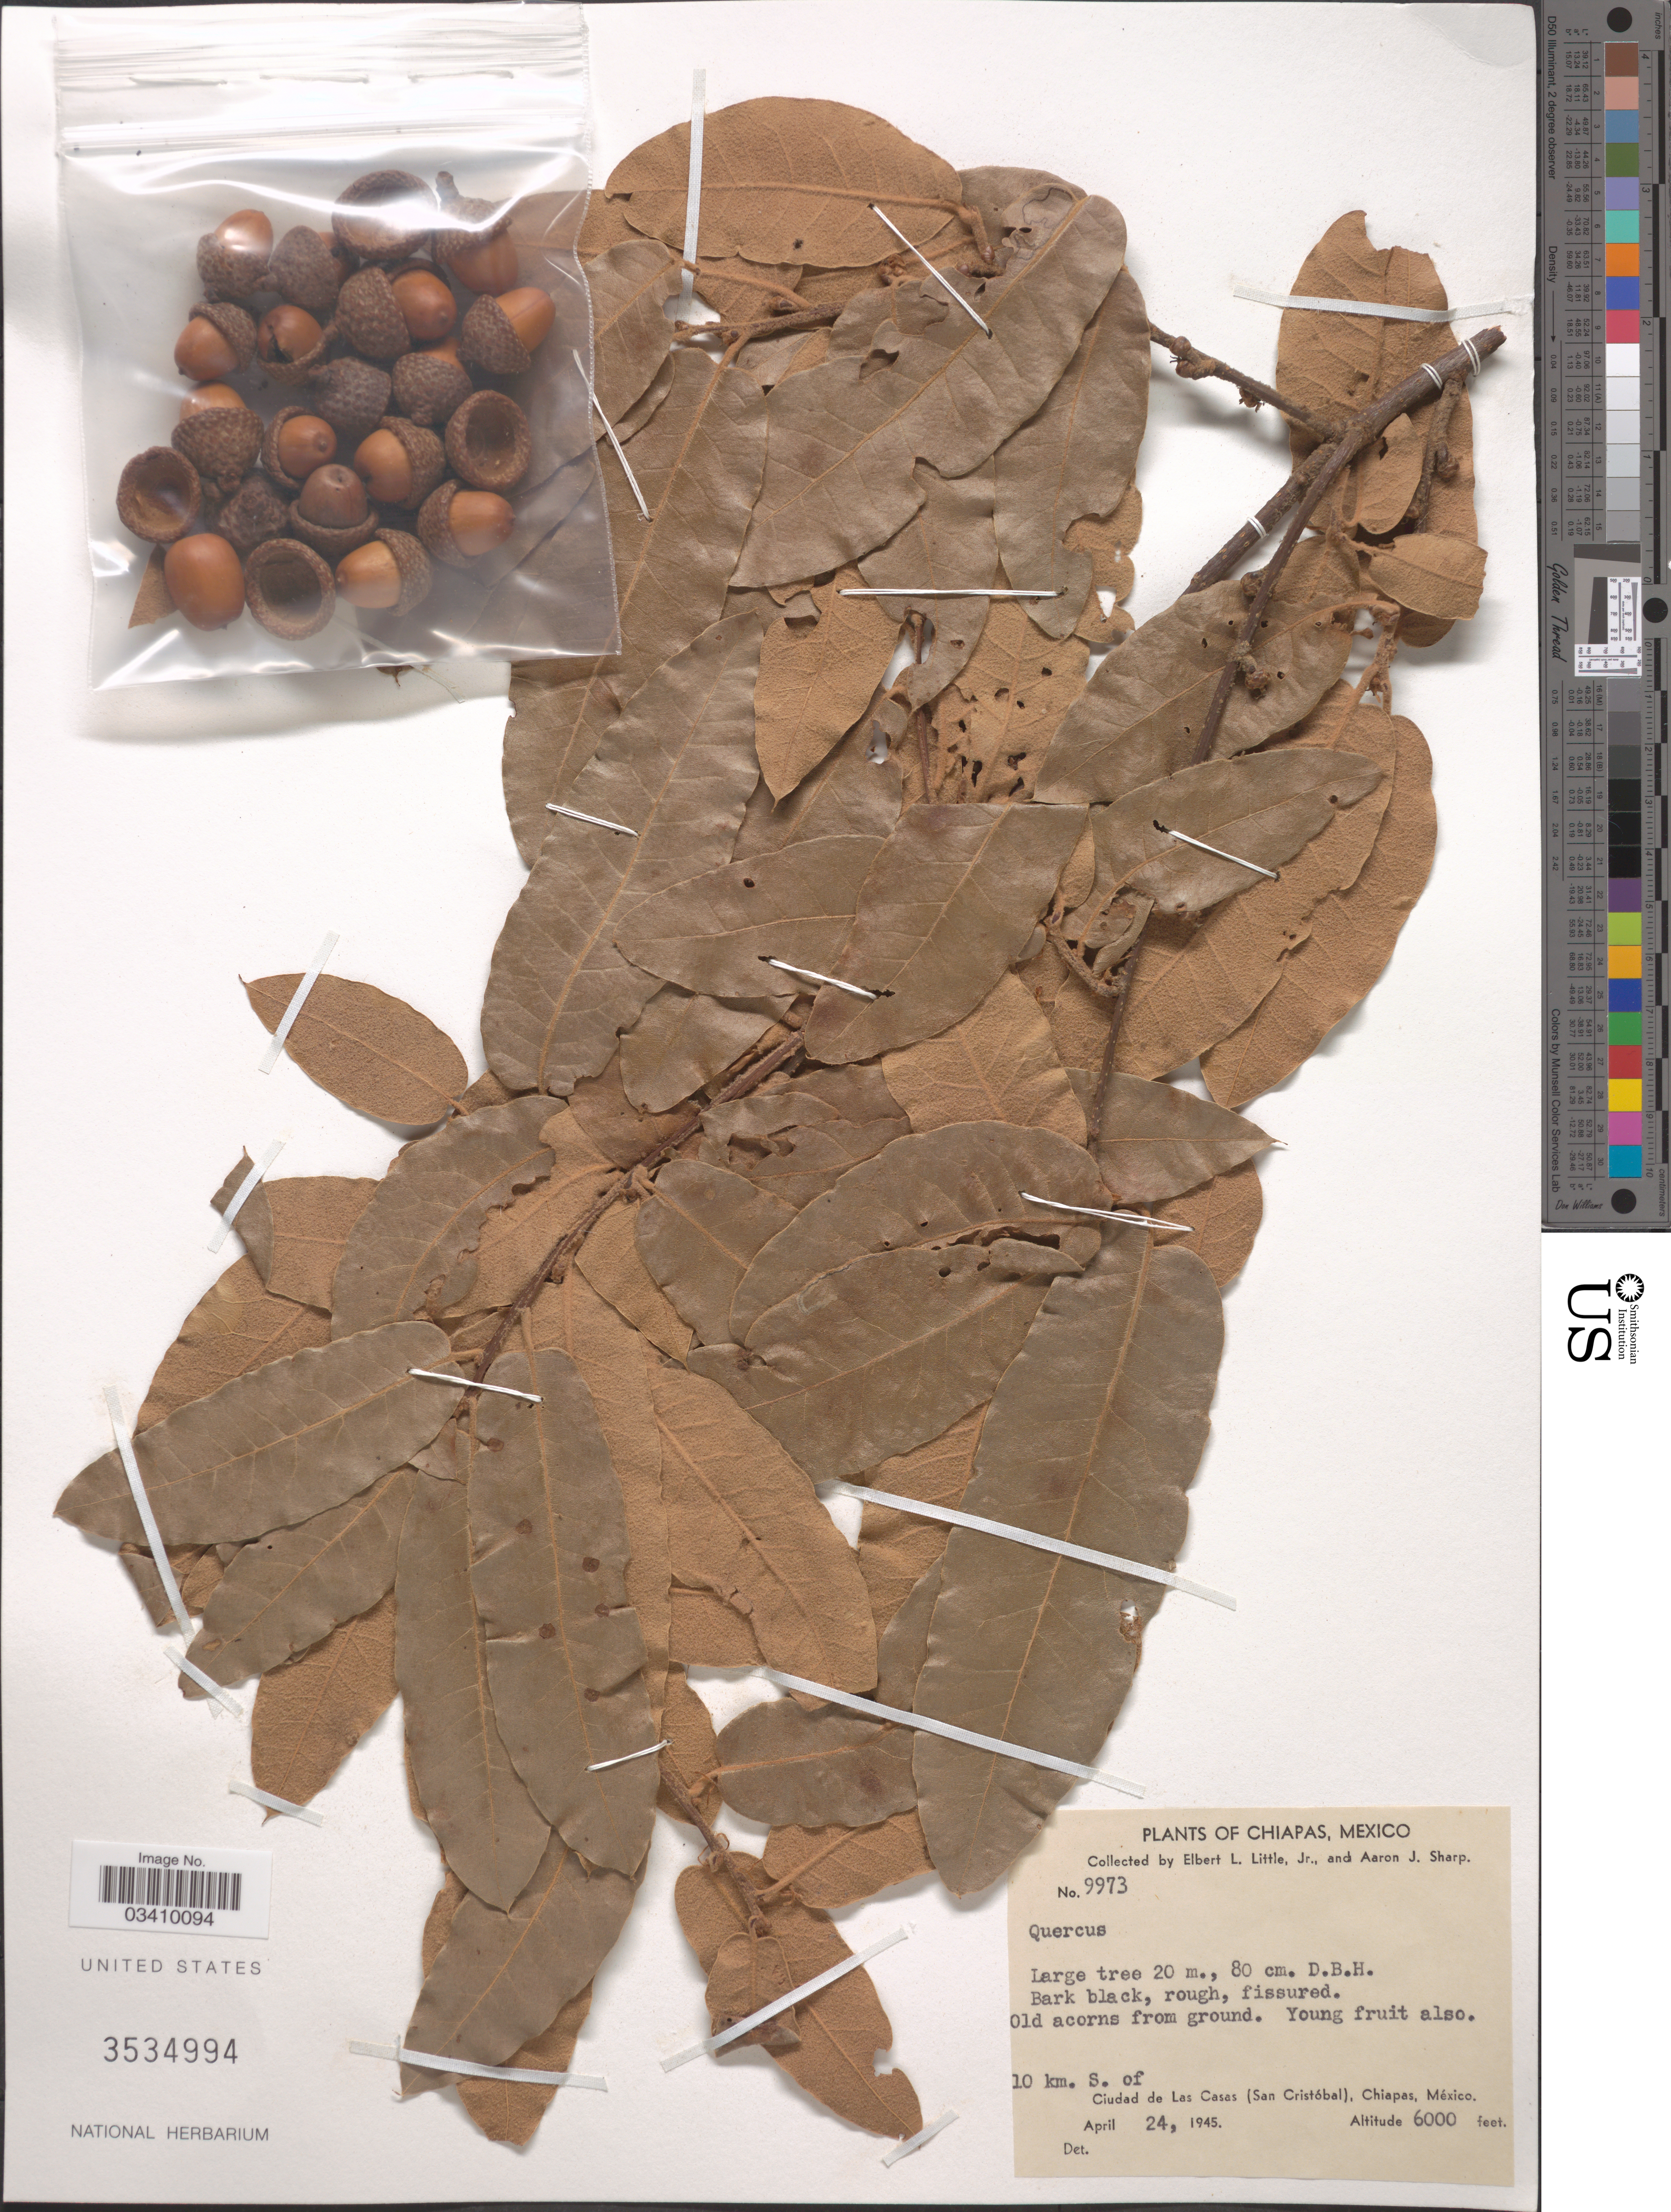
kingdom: Plantae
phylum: Tracheophyta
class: Magnoliopsida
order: Fagales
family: Fagaceae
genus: Quercus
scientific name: Quercus sp.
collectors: E. L. Little & Mrs A. J. Sharp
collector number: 9973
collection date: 1945-04-24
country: Mexico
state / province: Chiapas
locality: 10 km. S. of Ciudad de Las Casas (San Cristóbal).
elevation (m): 1829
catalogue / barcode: US 3534994